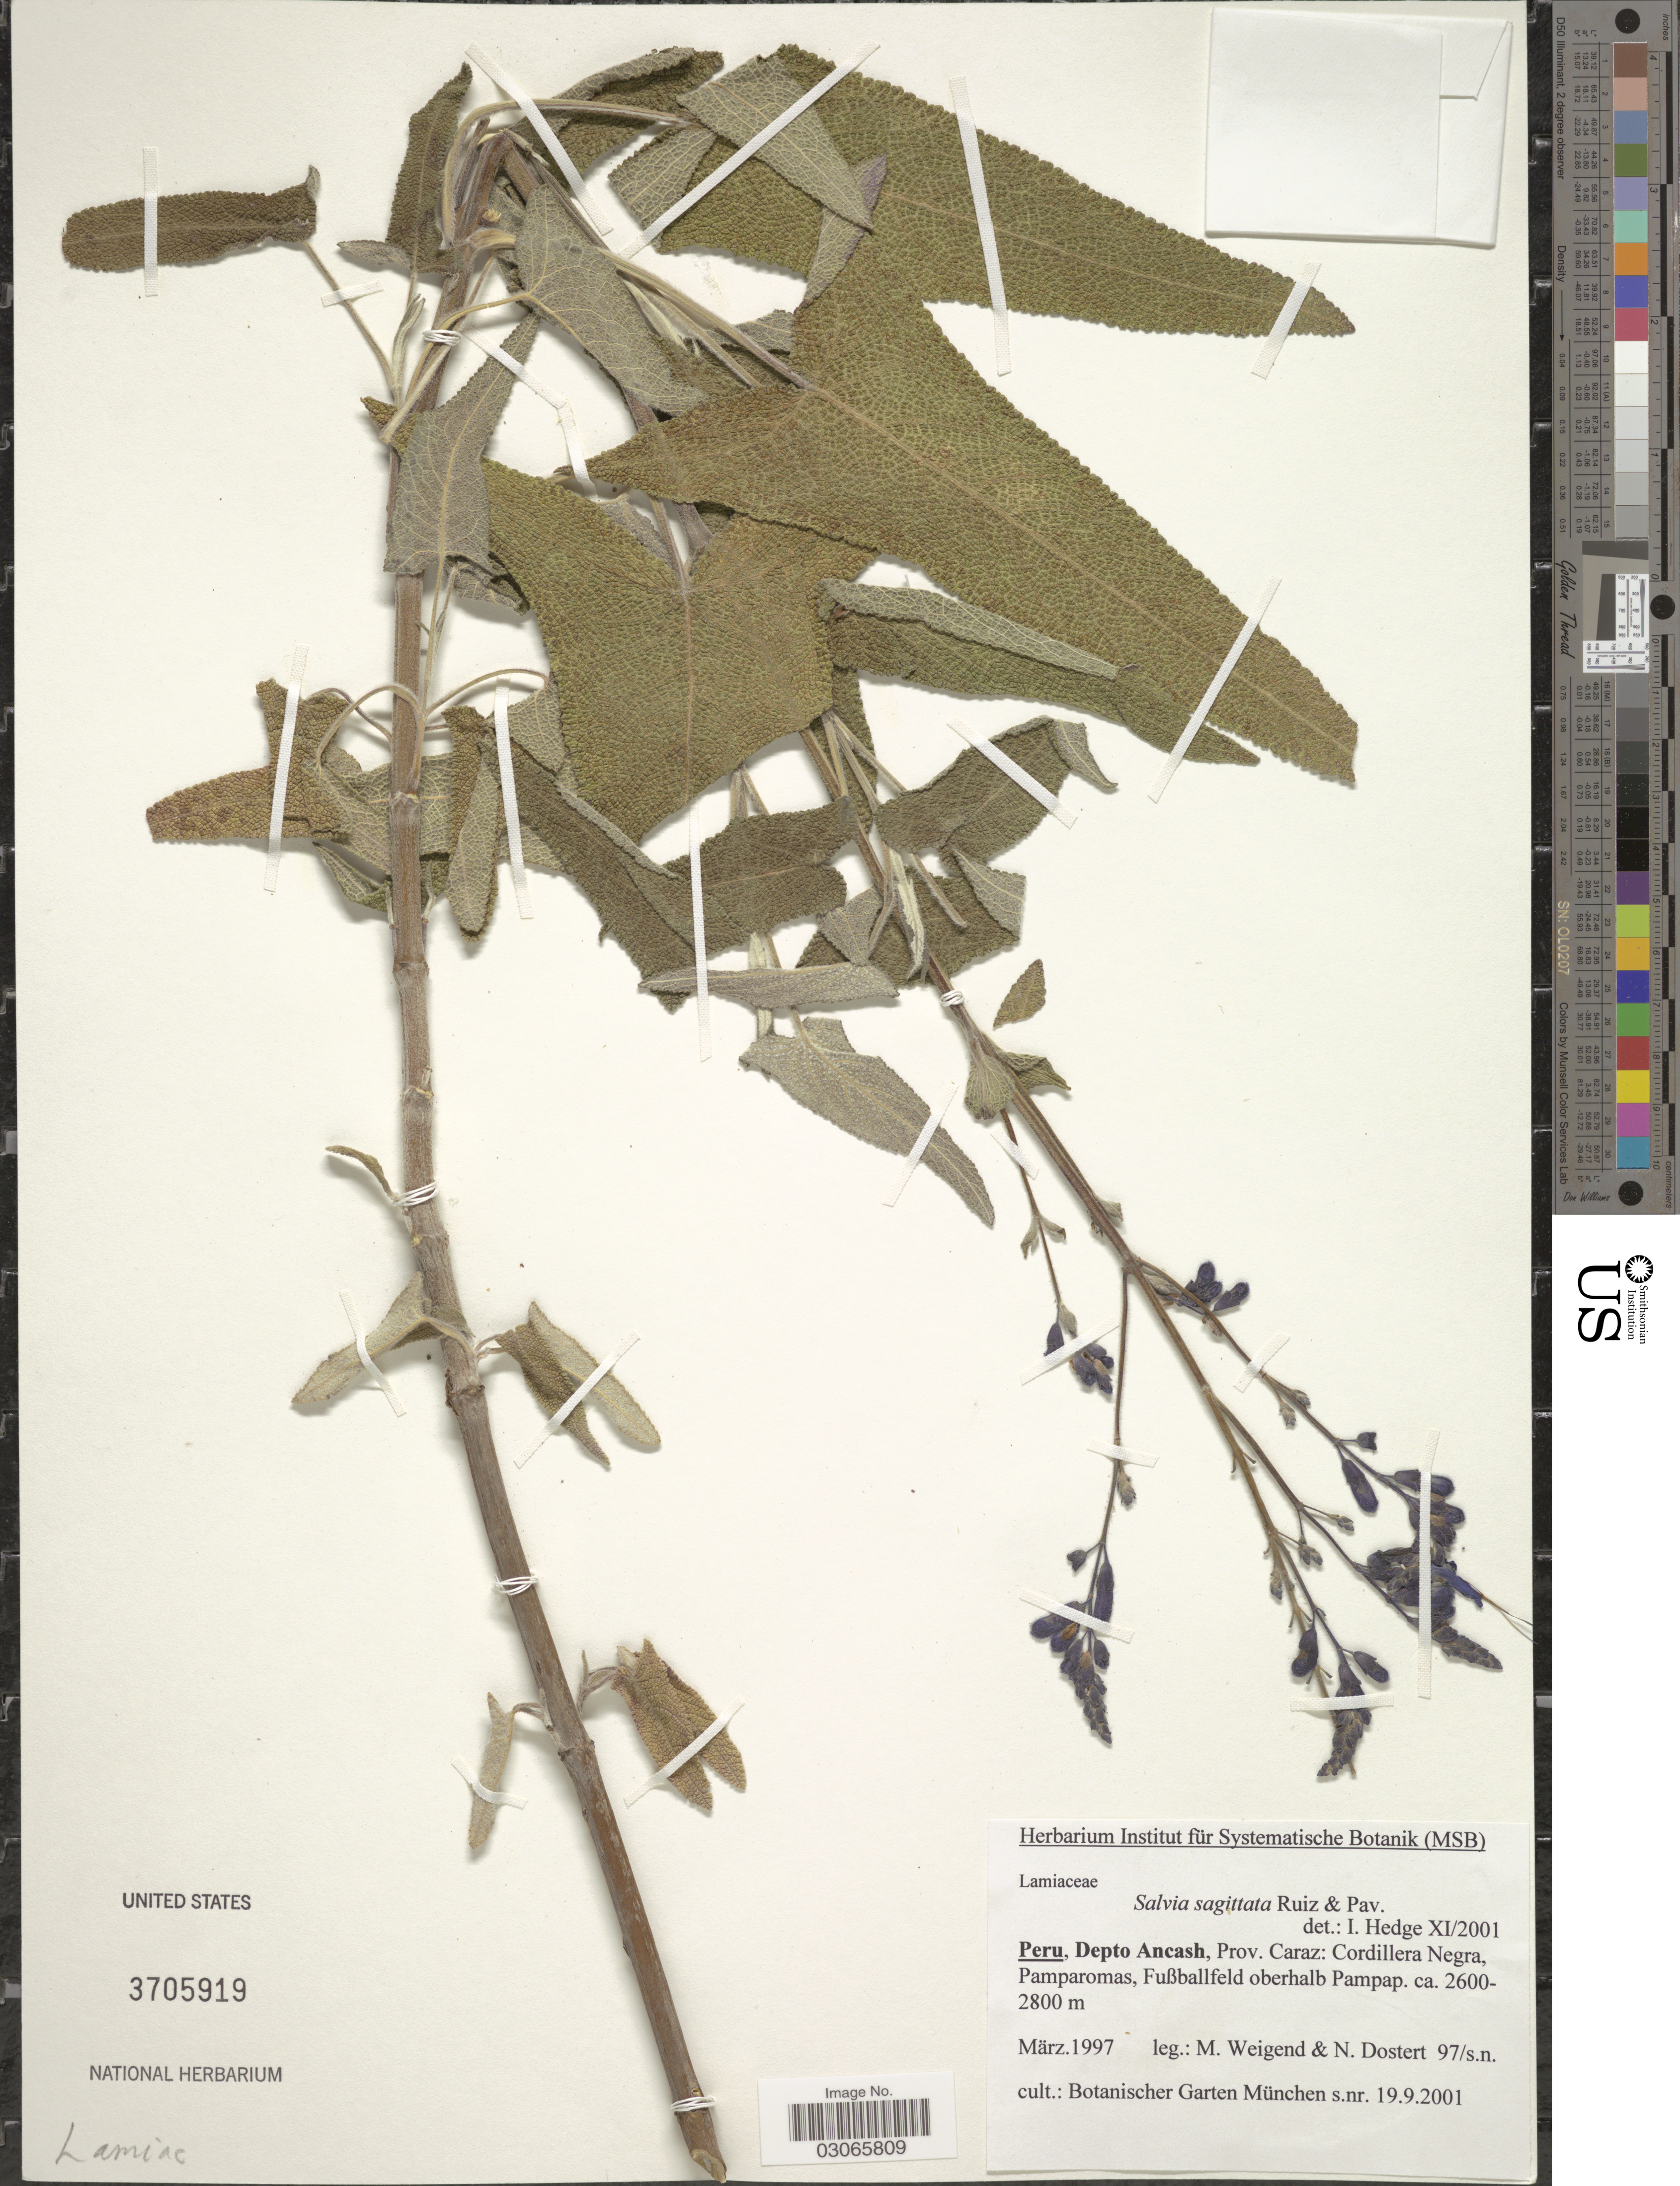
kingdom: Plantae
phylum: Tracheophyta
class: Magnoliopsida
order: Lamiales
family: Lamiaceae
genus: Salvia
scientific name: Salvia sagittata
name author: Ruiz & Pav.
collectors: M. Weigend & N. Dostert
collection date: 2001-09-19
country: Germany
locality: Botanischer Garten München.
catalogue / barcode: US 3705919